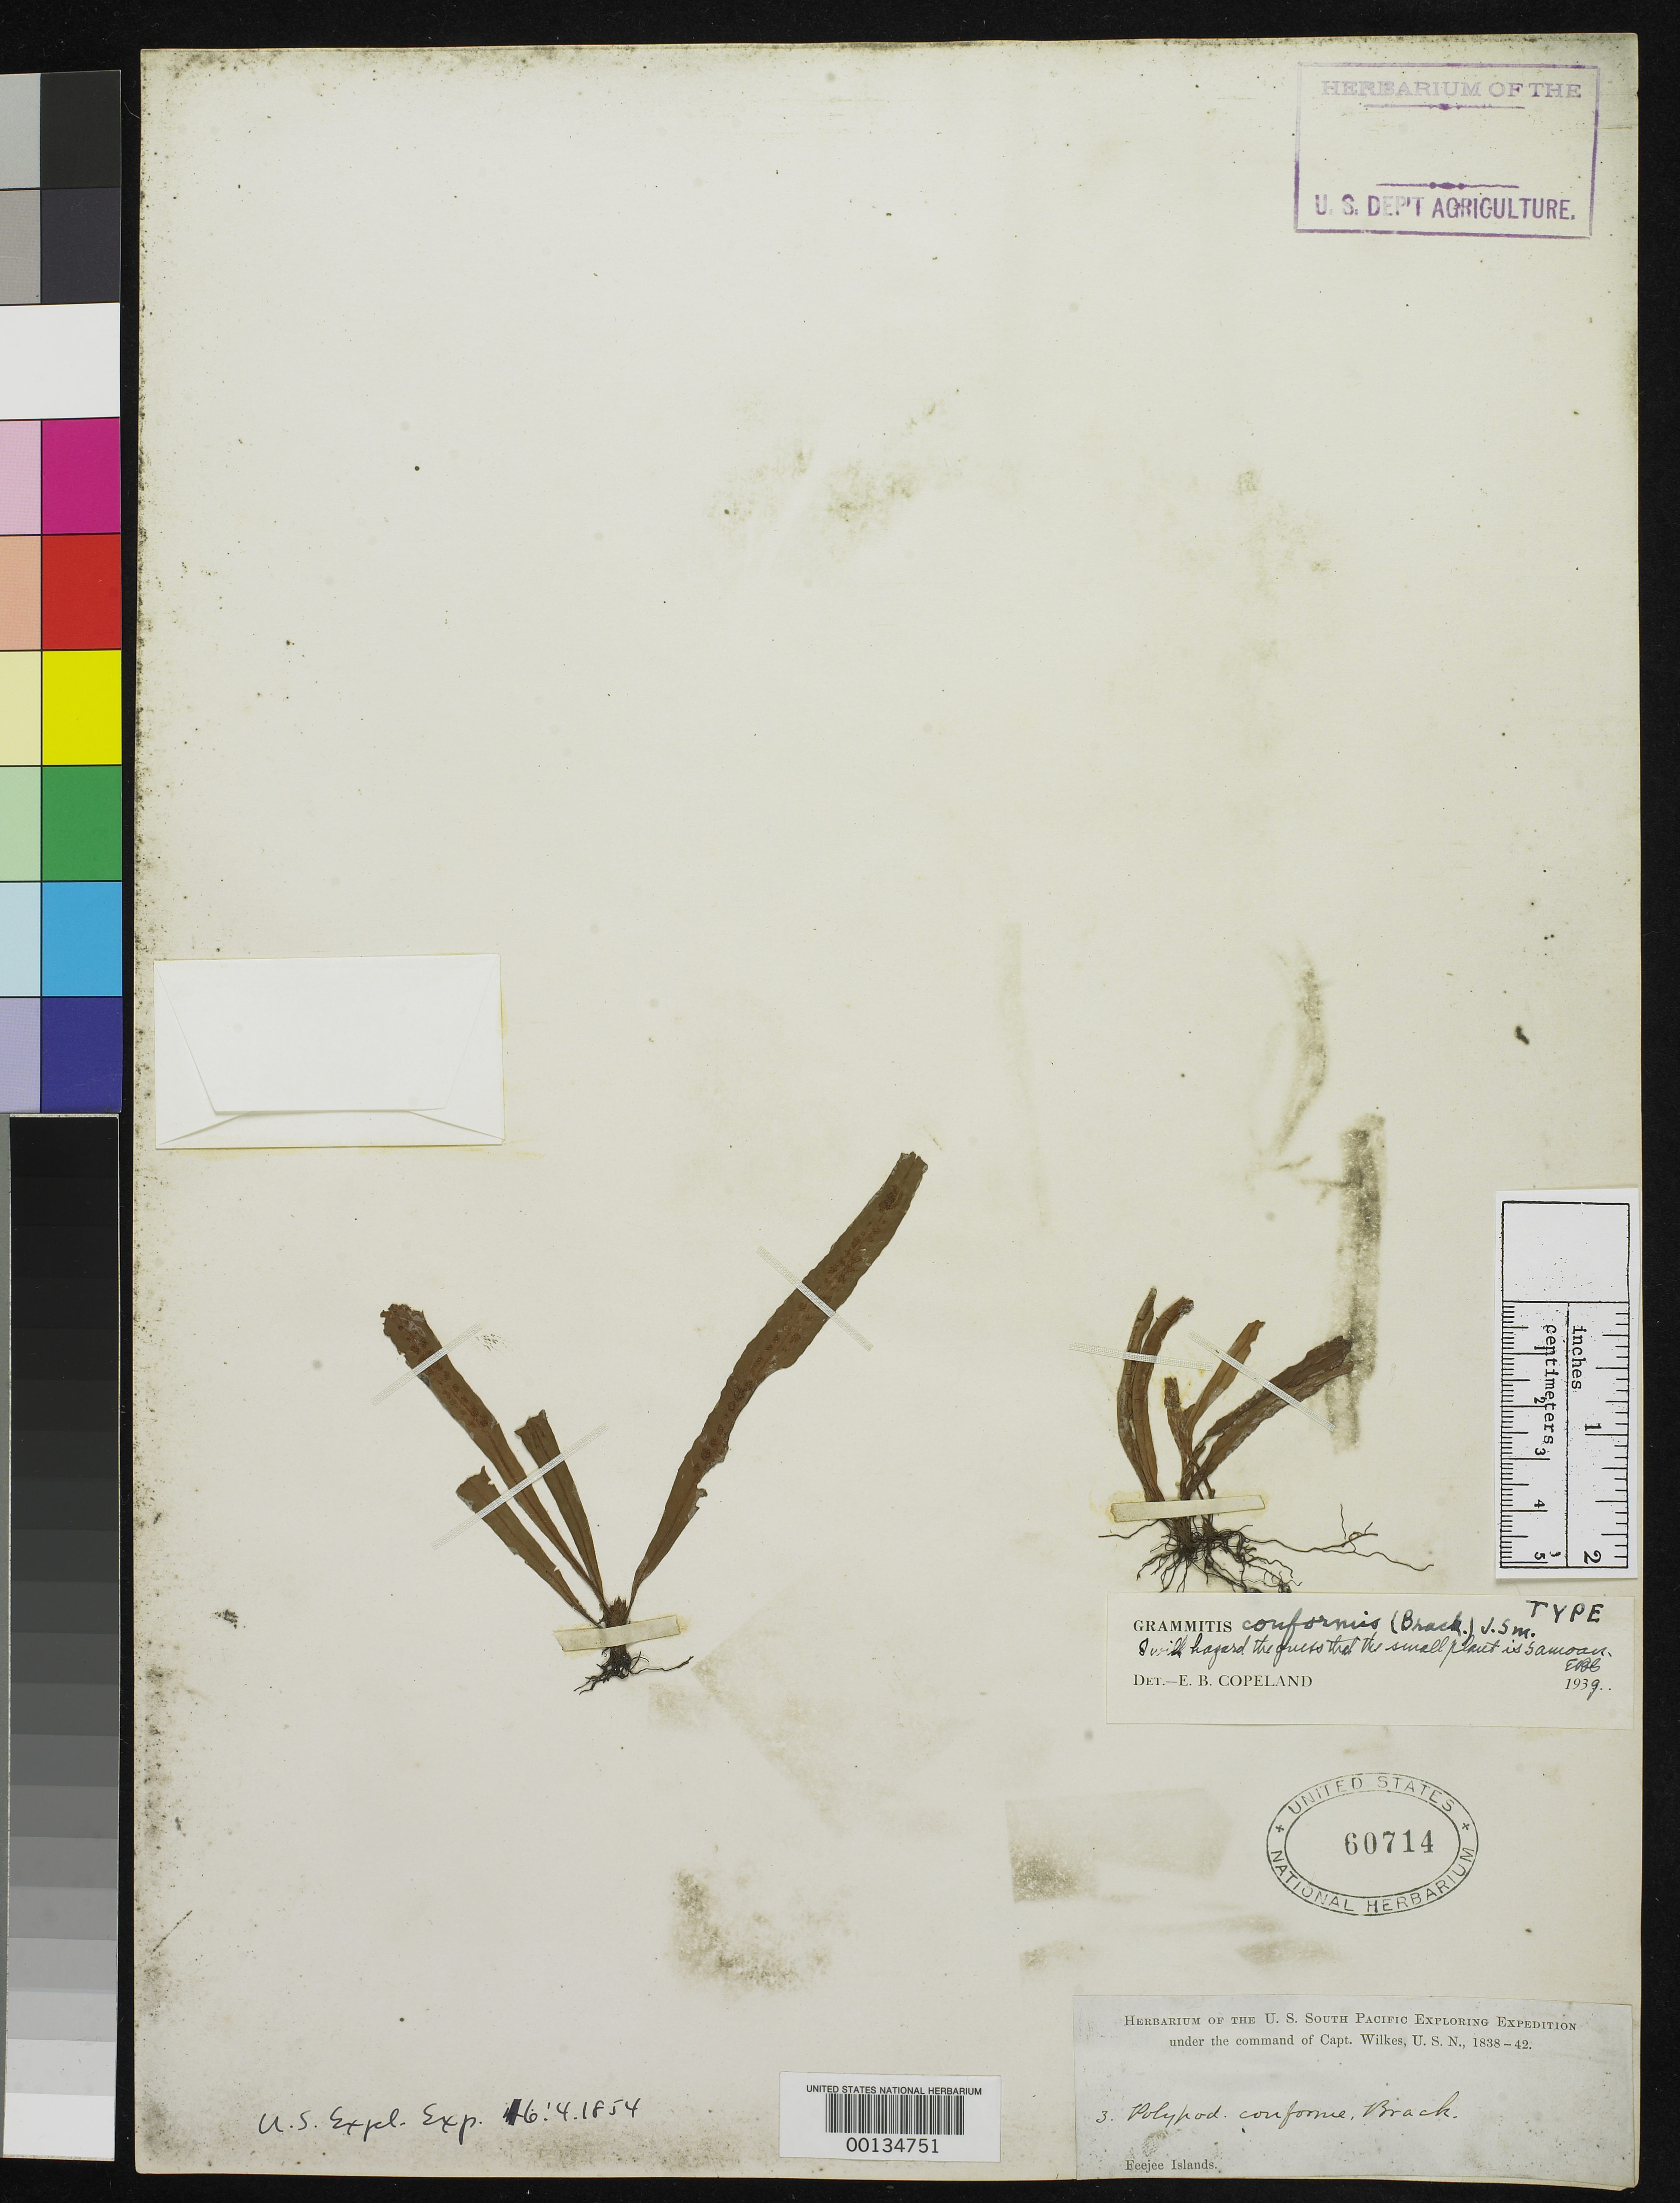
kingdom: Plantae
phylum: Tracheophyta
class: Polypodiopsida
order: Polypodiales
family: Polypodiaceae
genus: Polypodium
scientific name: Polypodium conforme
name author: Brack. in Wilkes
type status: Holotype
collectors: Wilkes Explor. Exped.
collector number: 3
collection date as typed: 1838 to -- --- 1842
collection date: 1838/1842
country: Fiji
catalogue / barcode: US 60714